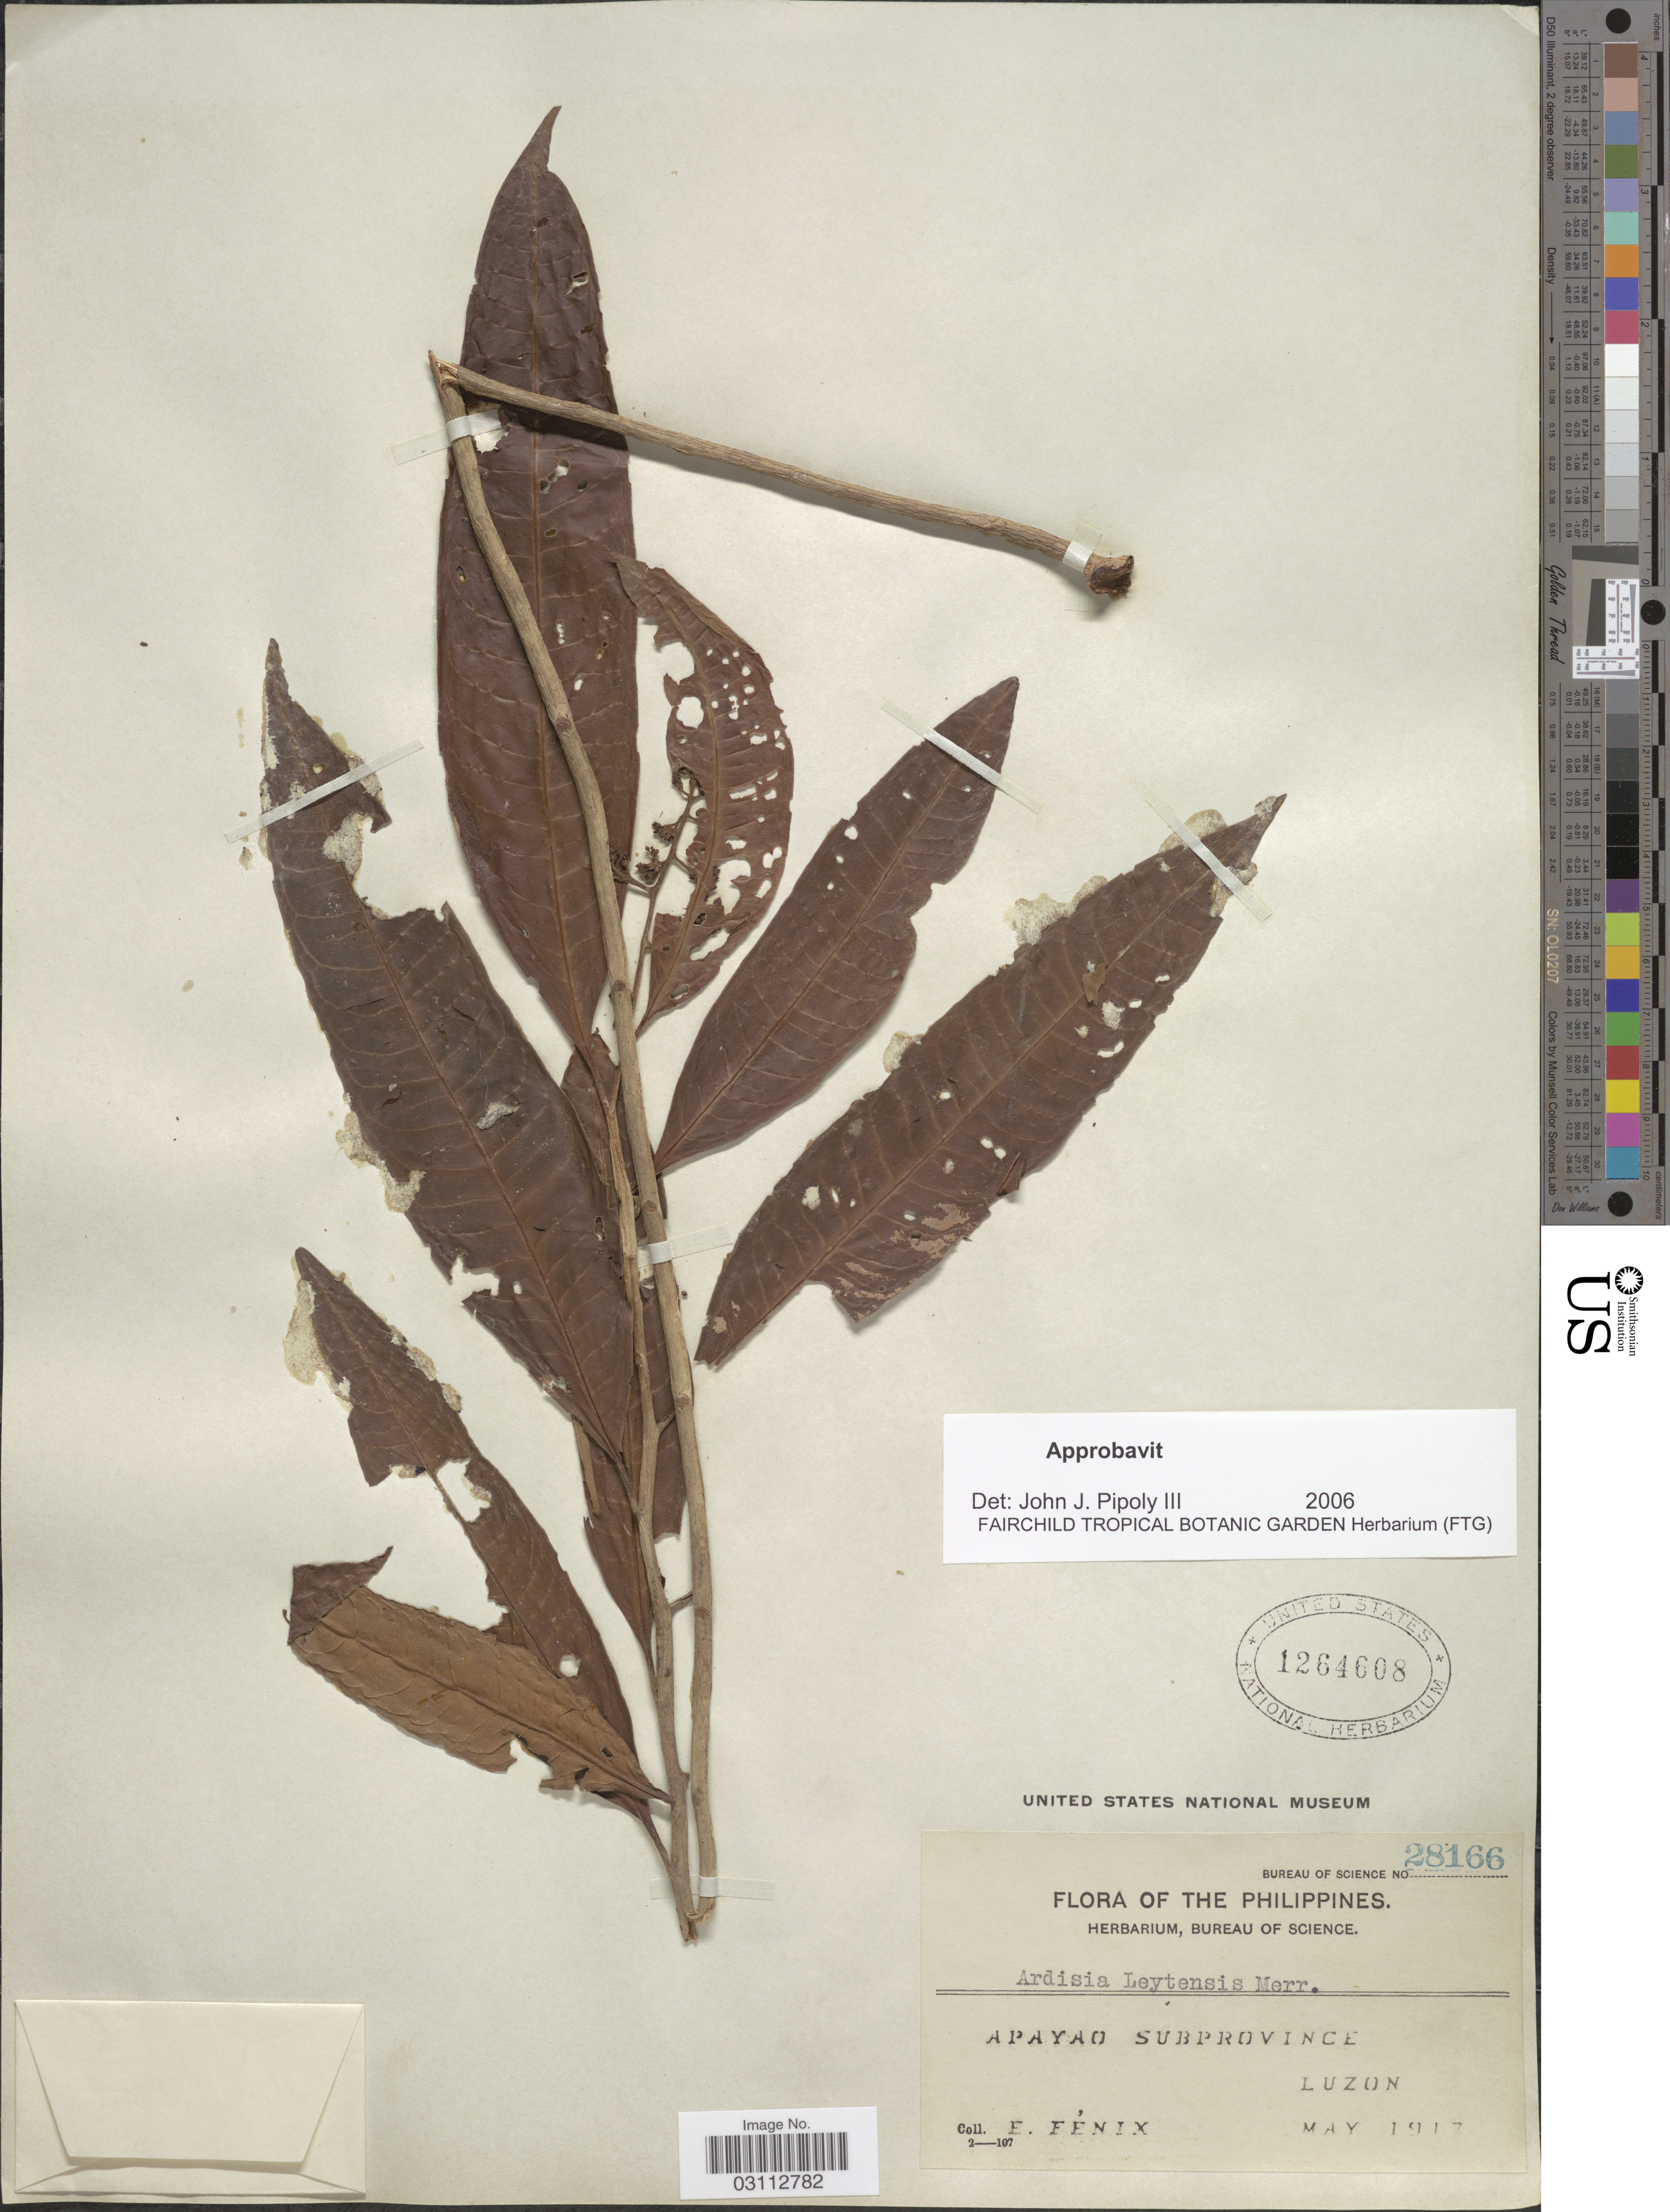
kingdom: Plantae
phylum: Tracheophyta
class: Magnoliopsida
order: Ericales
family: Primulaceae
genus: Ardisia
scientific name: Ardisia leytensis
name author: Merr.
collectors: E. Fénix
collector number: Bureau of Science 28166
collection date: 1917-05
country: Philippines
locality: Apayao subprovince. Luzon.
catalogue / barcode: US 1264608